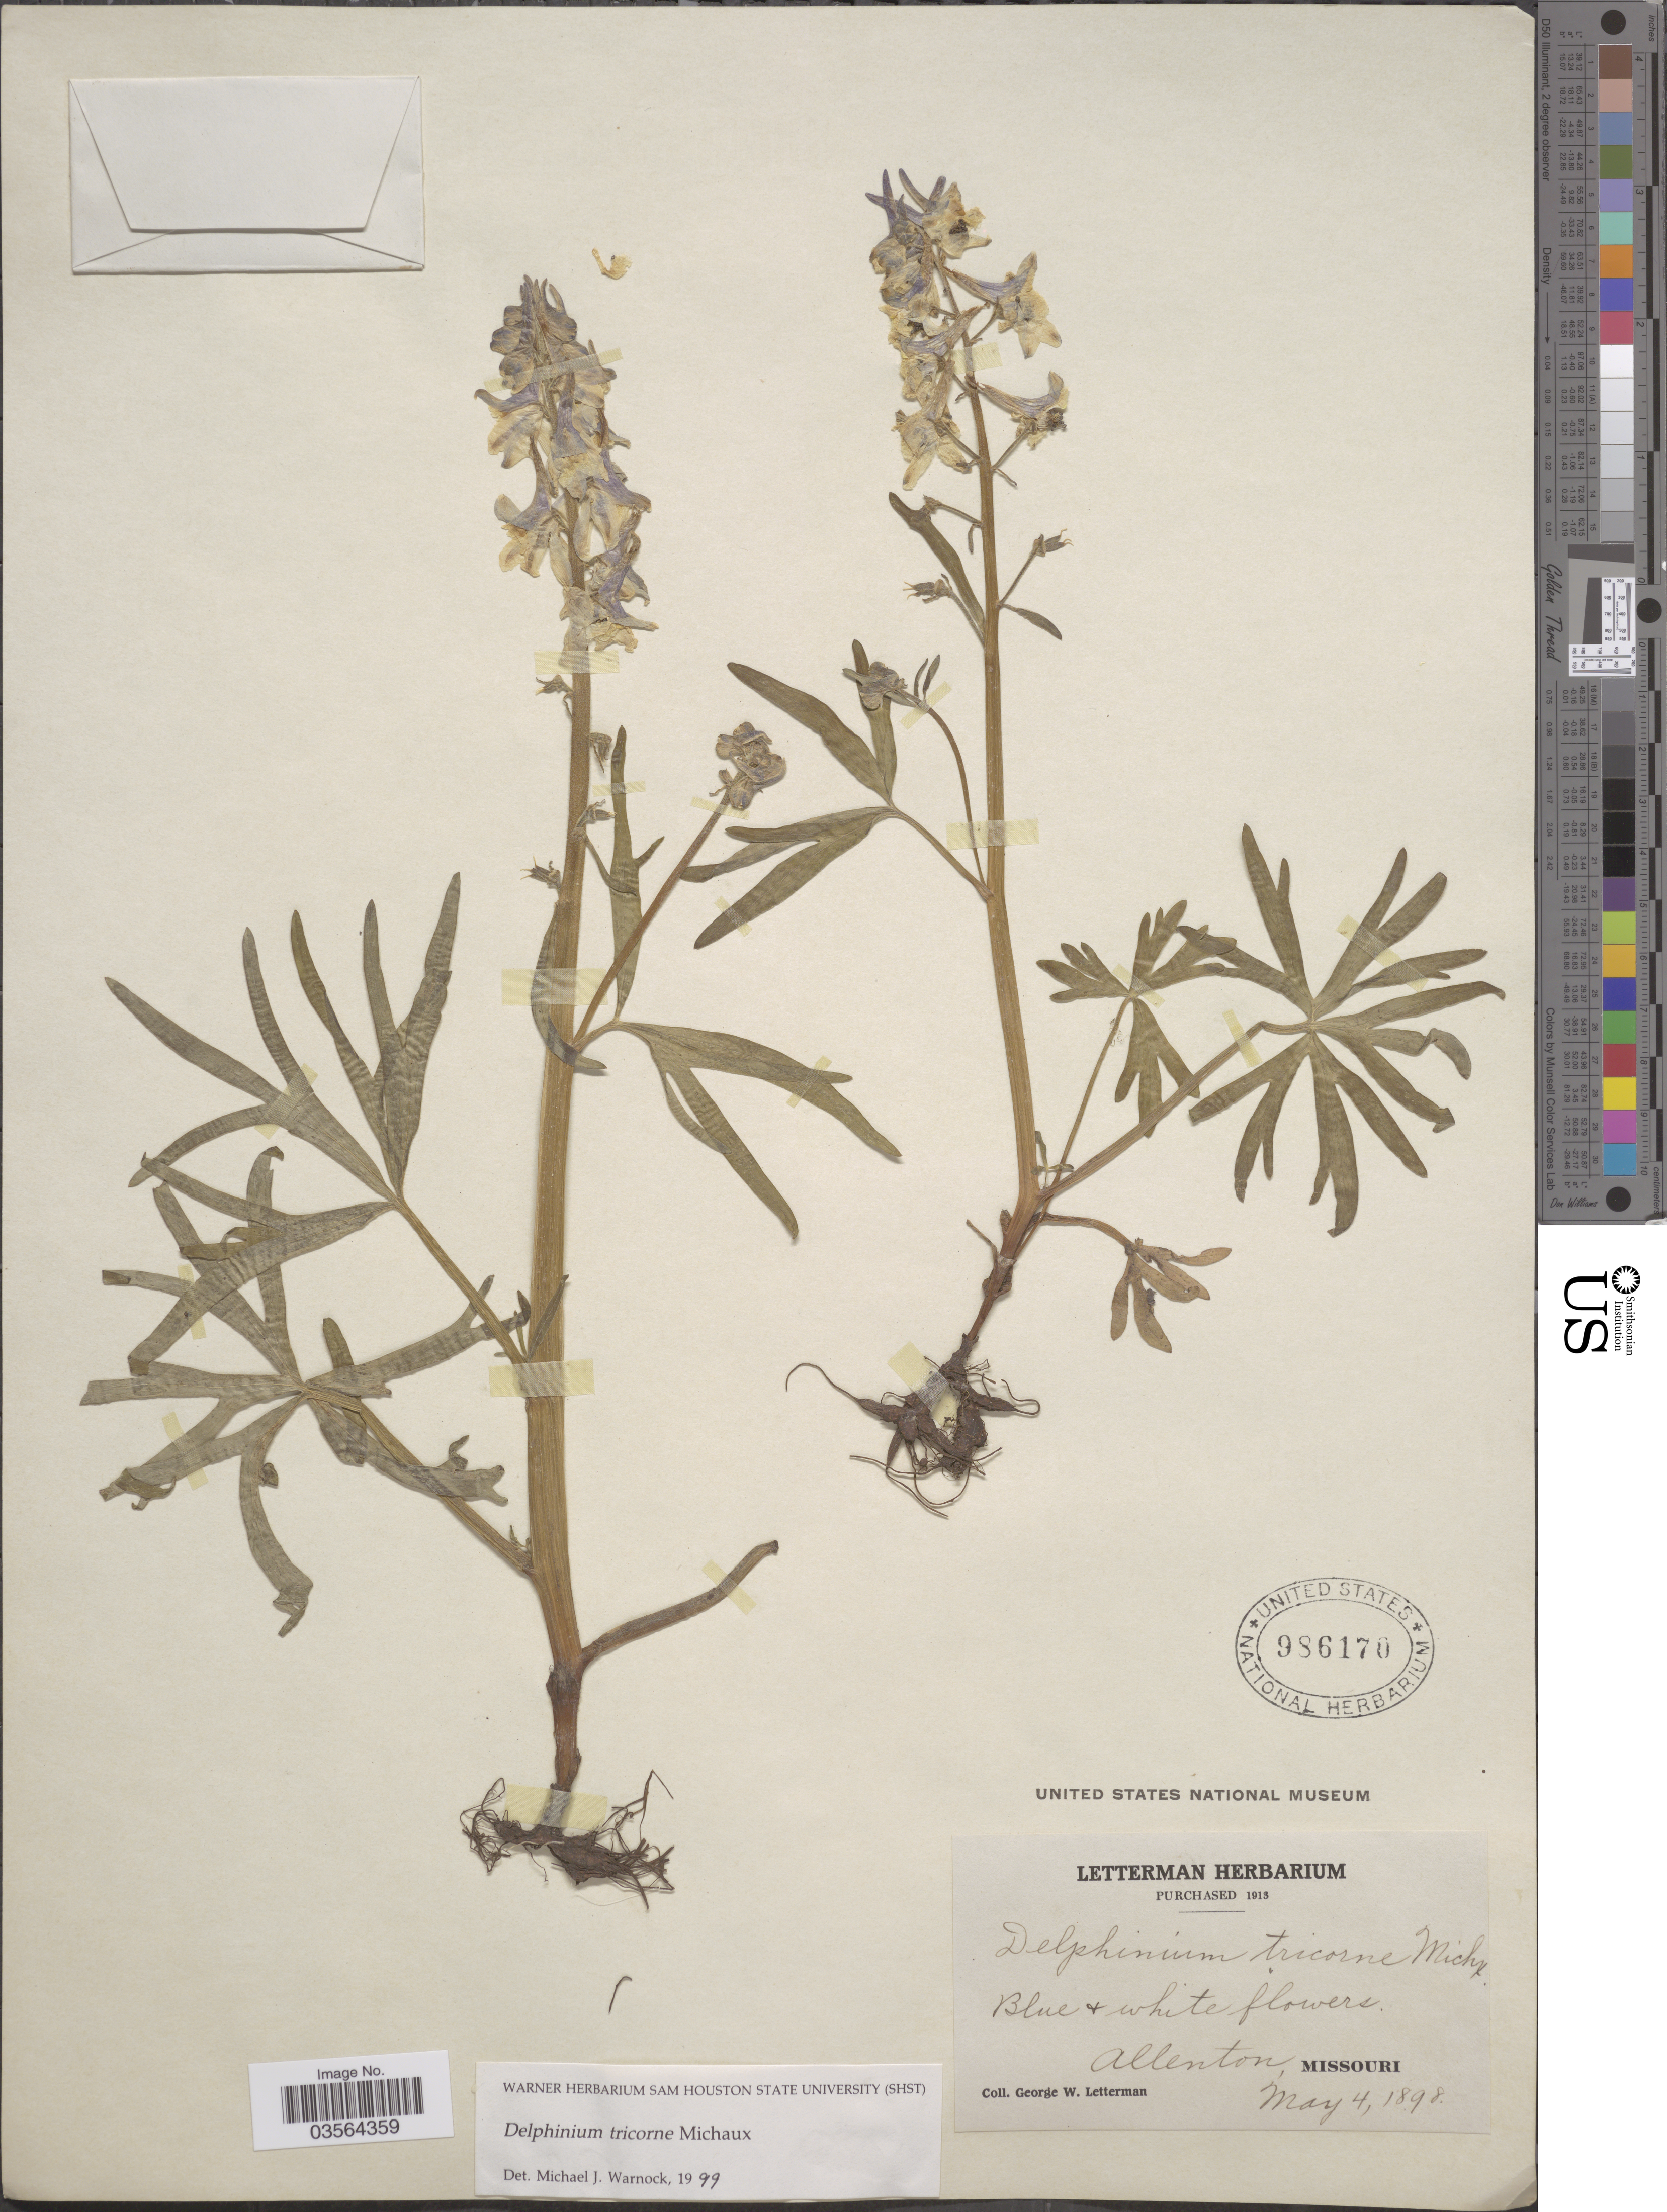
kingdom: Plantae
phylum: Tracheophyta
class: Magnoliopsida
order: Ranunculales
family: Ranunculaceae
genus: Delphinium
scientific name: Delphinium tricorne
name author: Michx.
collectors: G. W. Letterman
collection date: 1898-05-04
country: United States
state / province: Missouri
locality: Allenton.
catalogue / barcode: US 986170